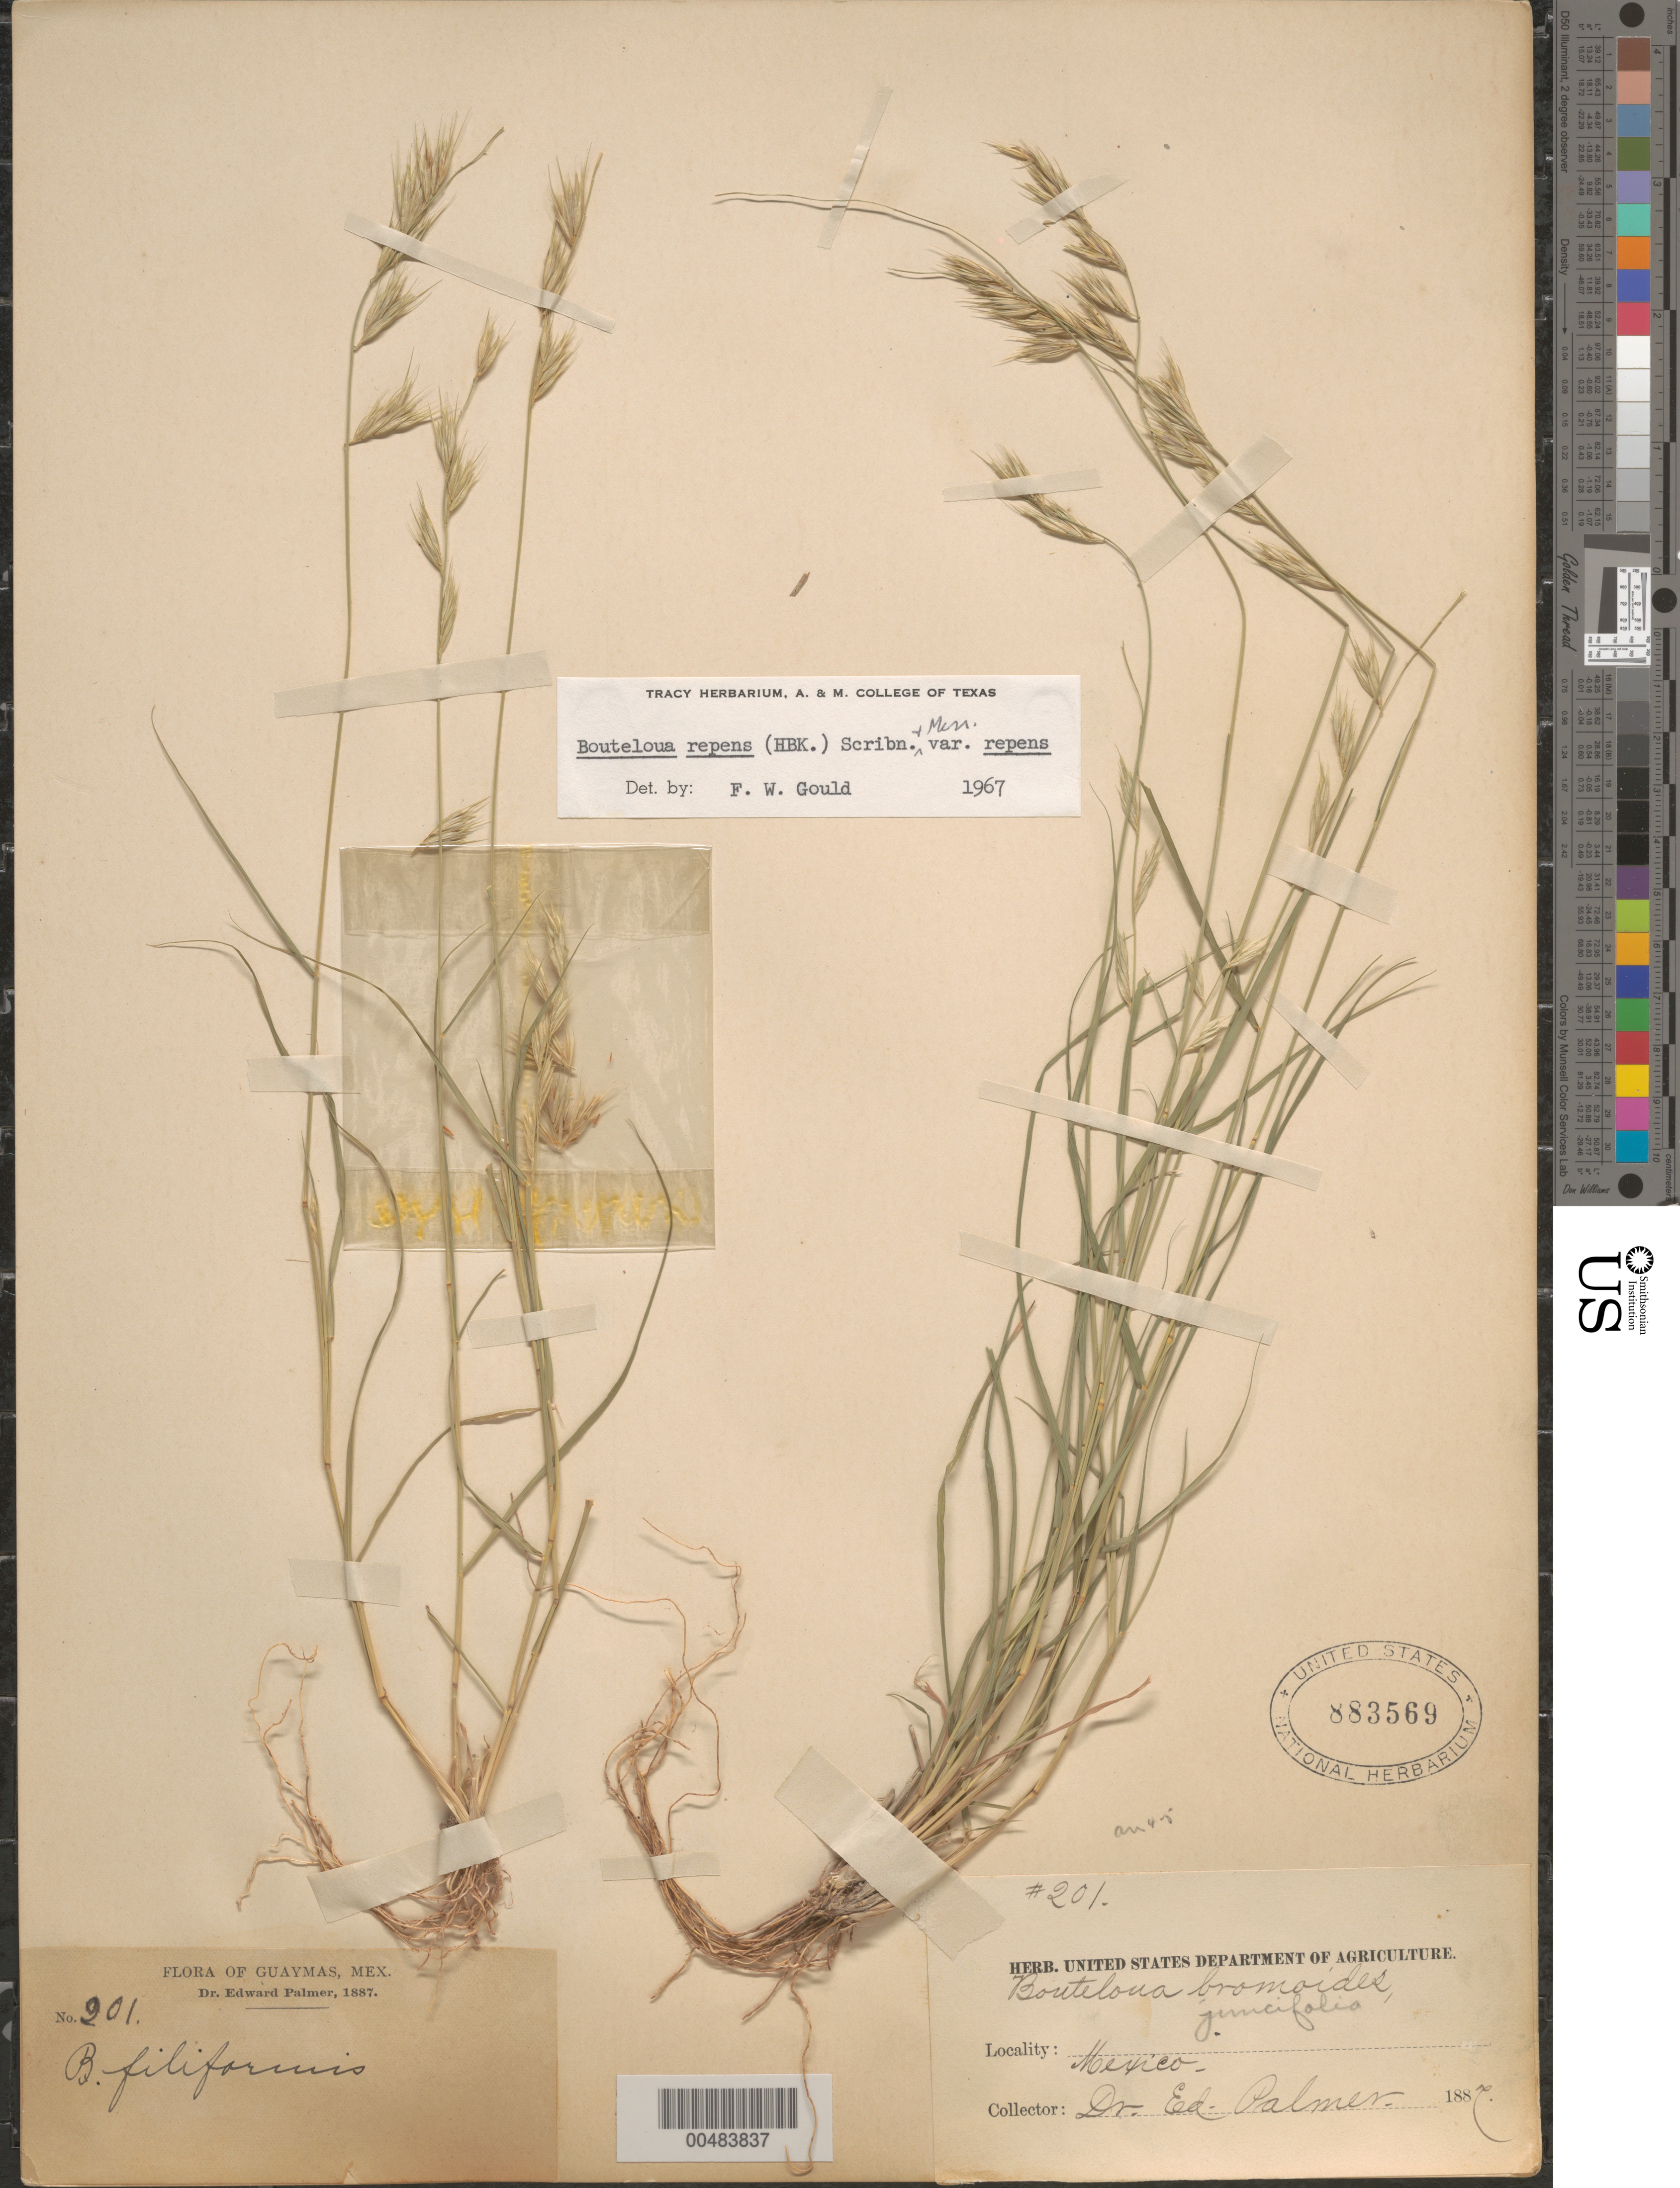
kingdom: Plantae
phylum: Tracheophyta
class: Liliopsida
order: Poales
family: Poaceae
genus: Bouteloua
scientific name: Bouteloua repens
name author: (Kunth) Scribn. & Merr.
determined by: Gould, F. W.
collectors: E. Palmer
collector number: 201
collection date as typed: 1887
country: Mexico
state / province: Sonora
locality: Guaymas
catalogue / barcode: US 883569